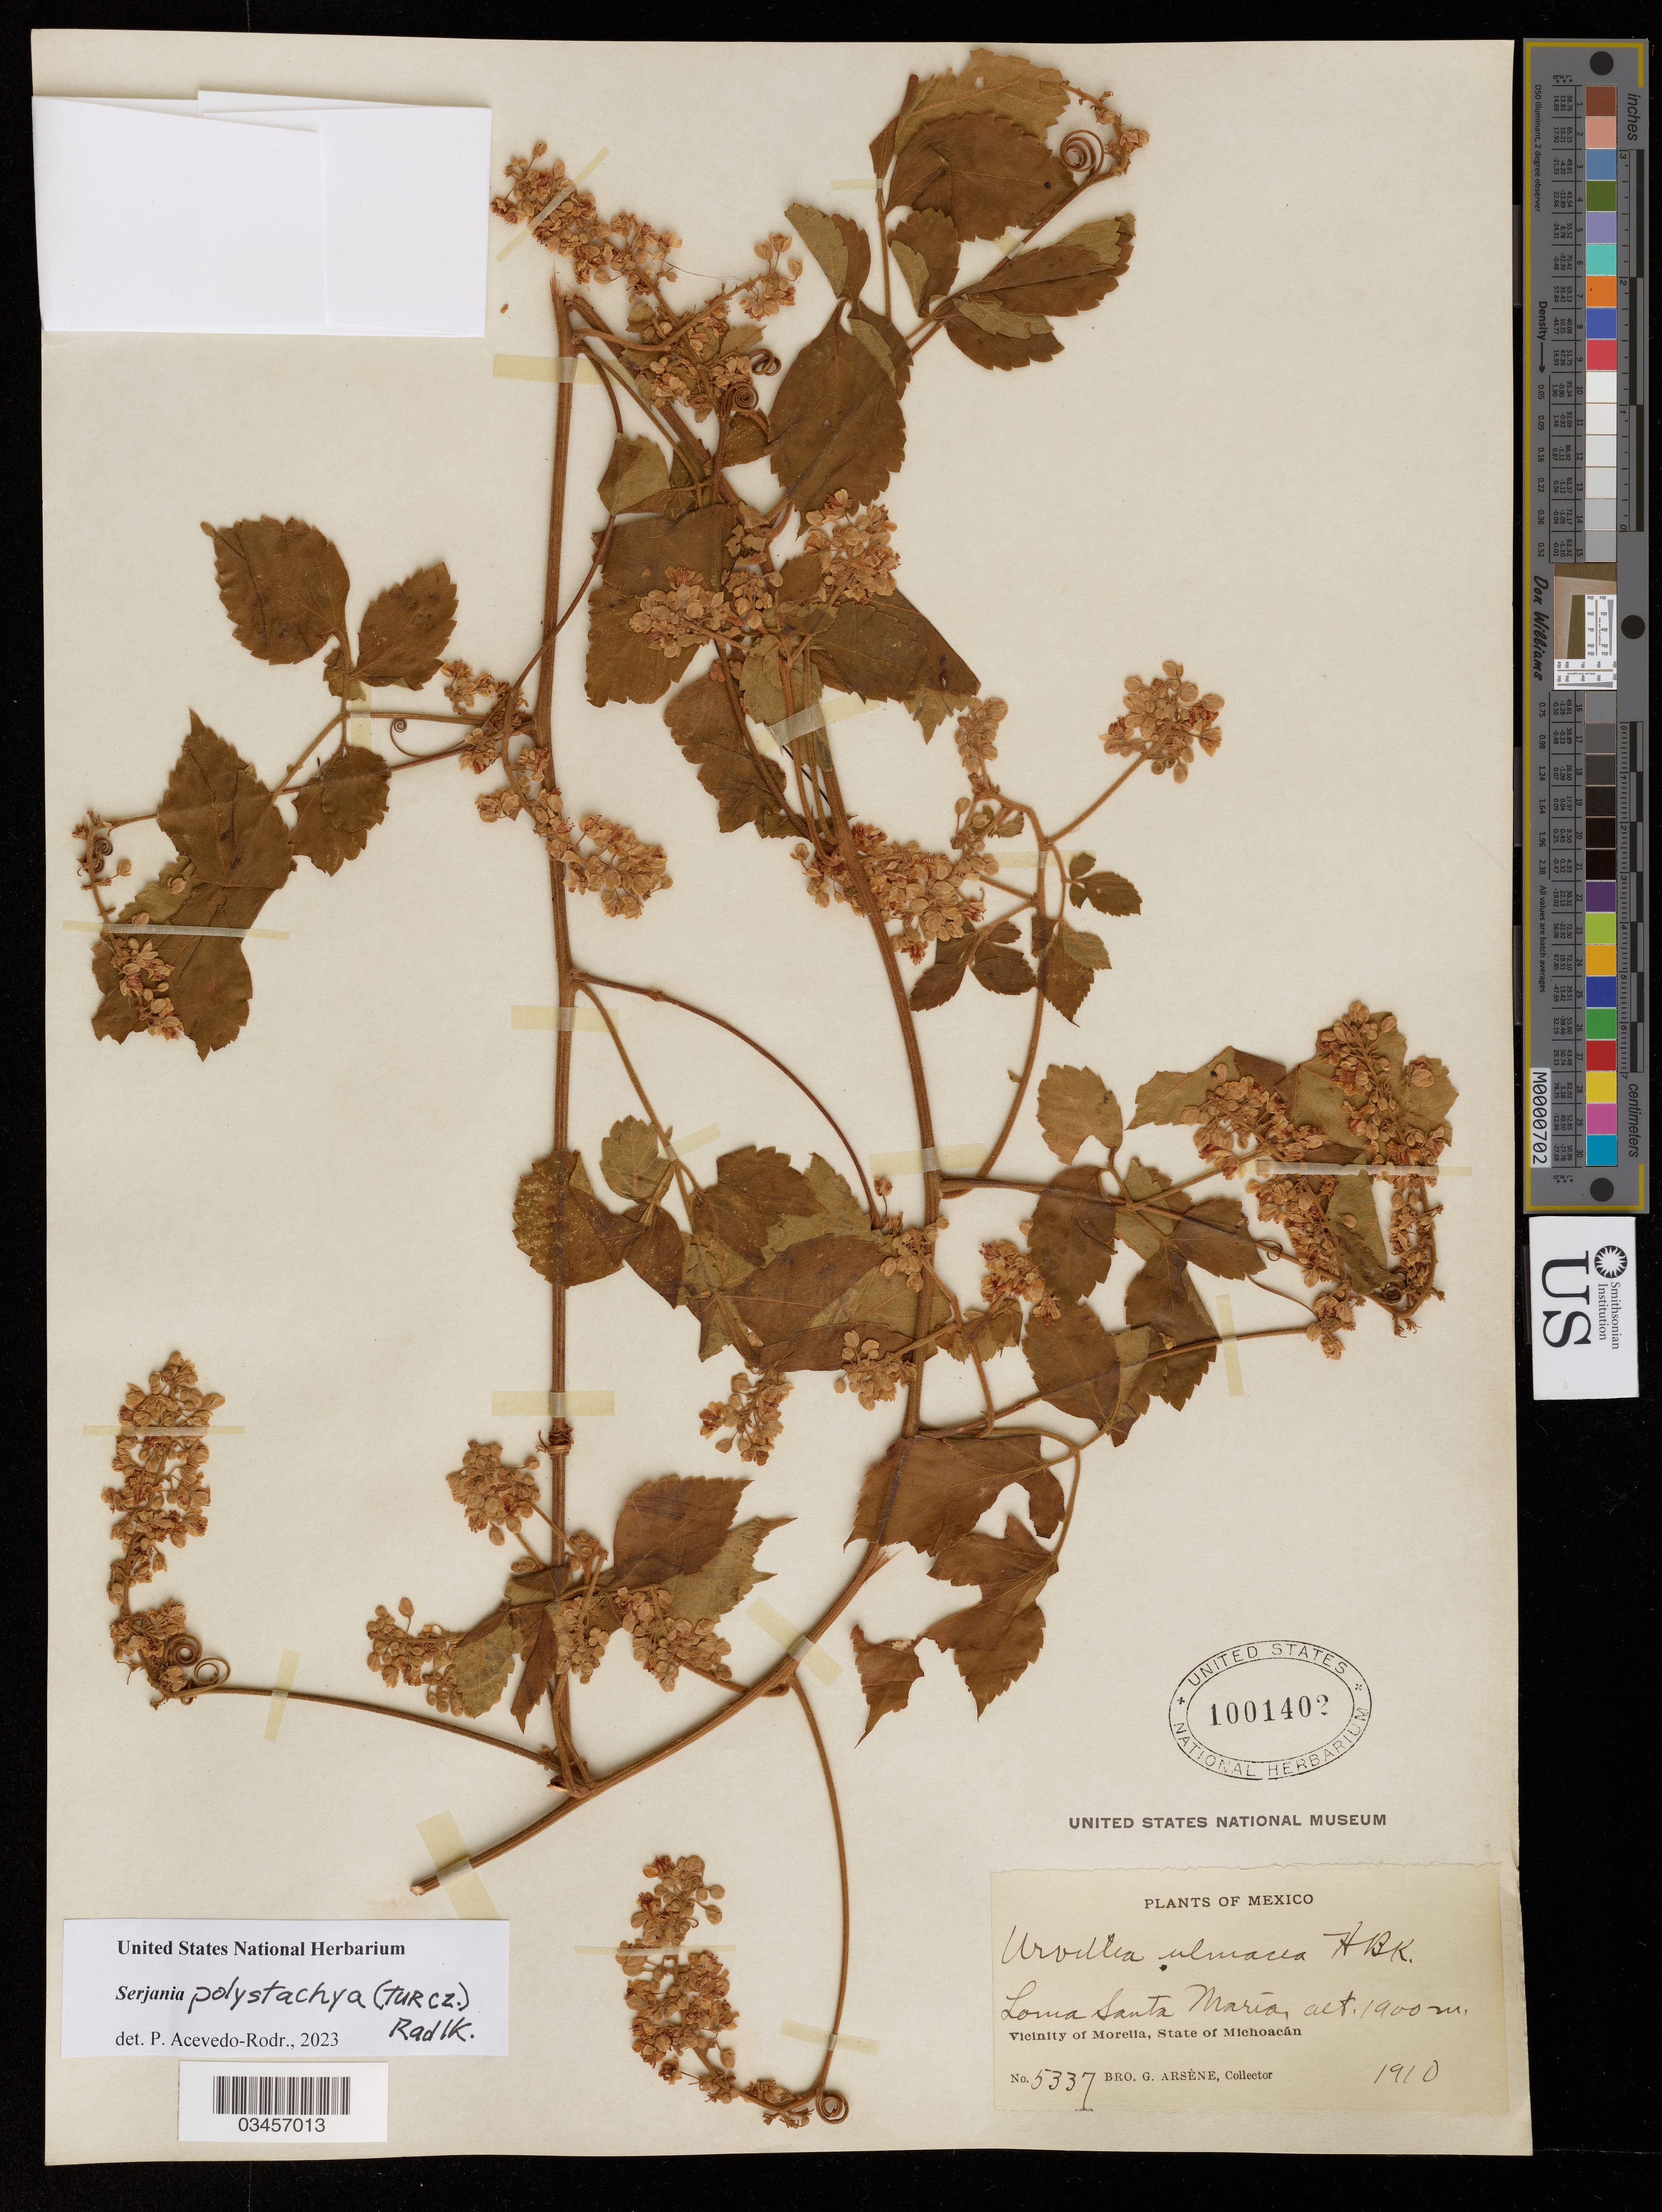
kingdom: Plantae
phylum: Tracheophyta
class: Magnoliopsida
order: Sapindales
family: Sapindaceae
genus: Serjania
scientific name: Serjania polystachya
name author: (Turcz.) Radlk.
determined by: Acevedo-Rodriguez, P., (US), Smithsonian Institution - National Museum of Natural History (UNITED STATES)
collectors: Bro. G. Arsène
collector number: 5337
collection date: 1910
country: Mexico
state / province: Michoacan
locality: Morelia vicinity. Loma Santa Maria.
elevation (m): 1900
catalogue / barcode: US 1001402